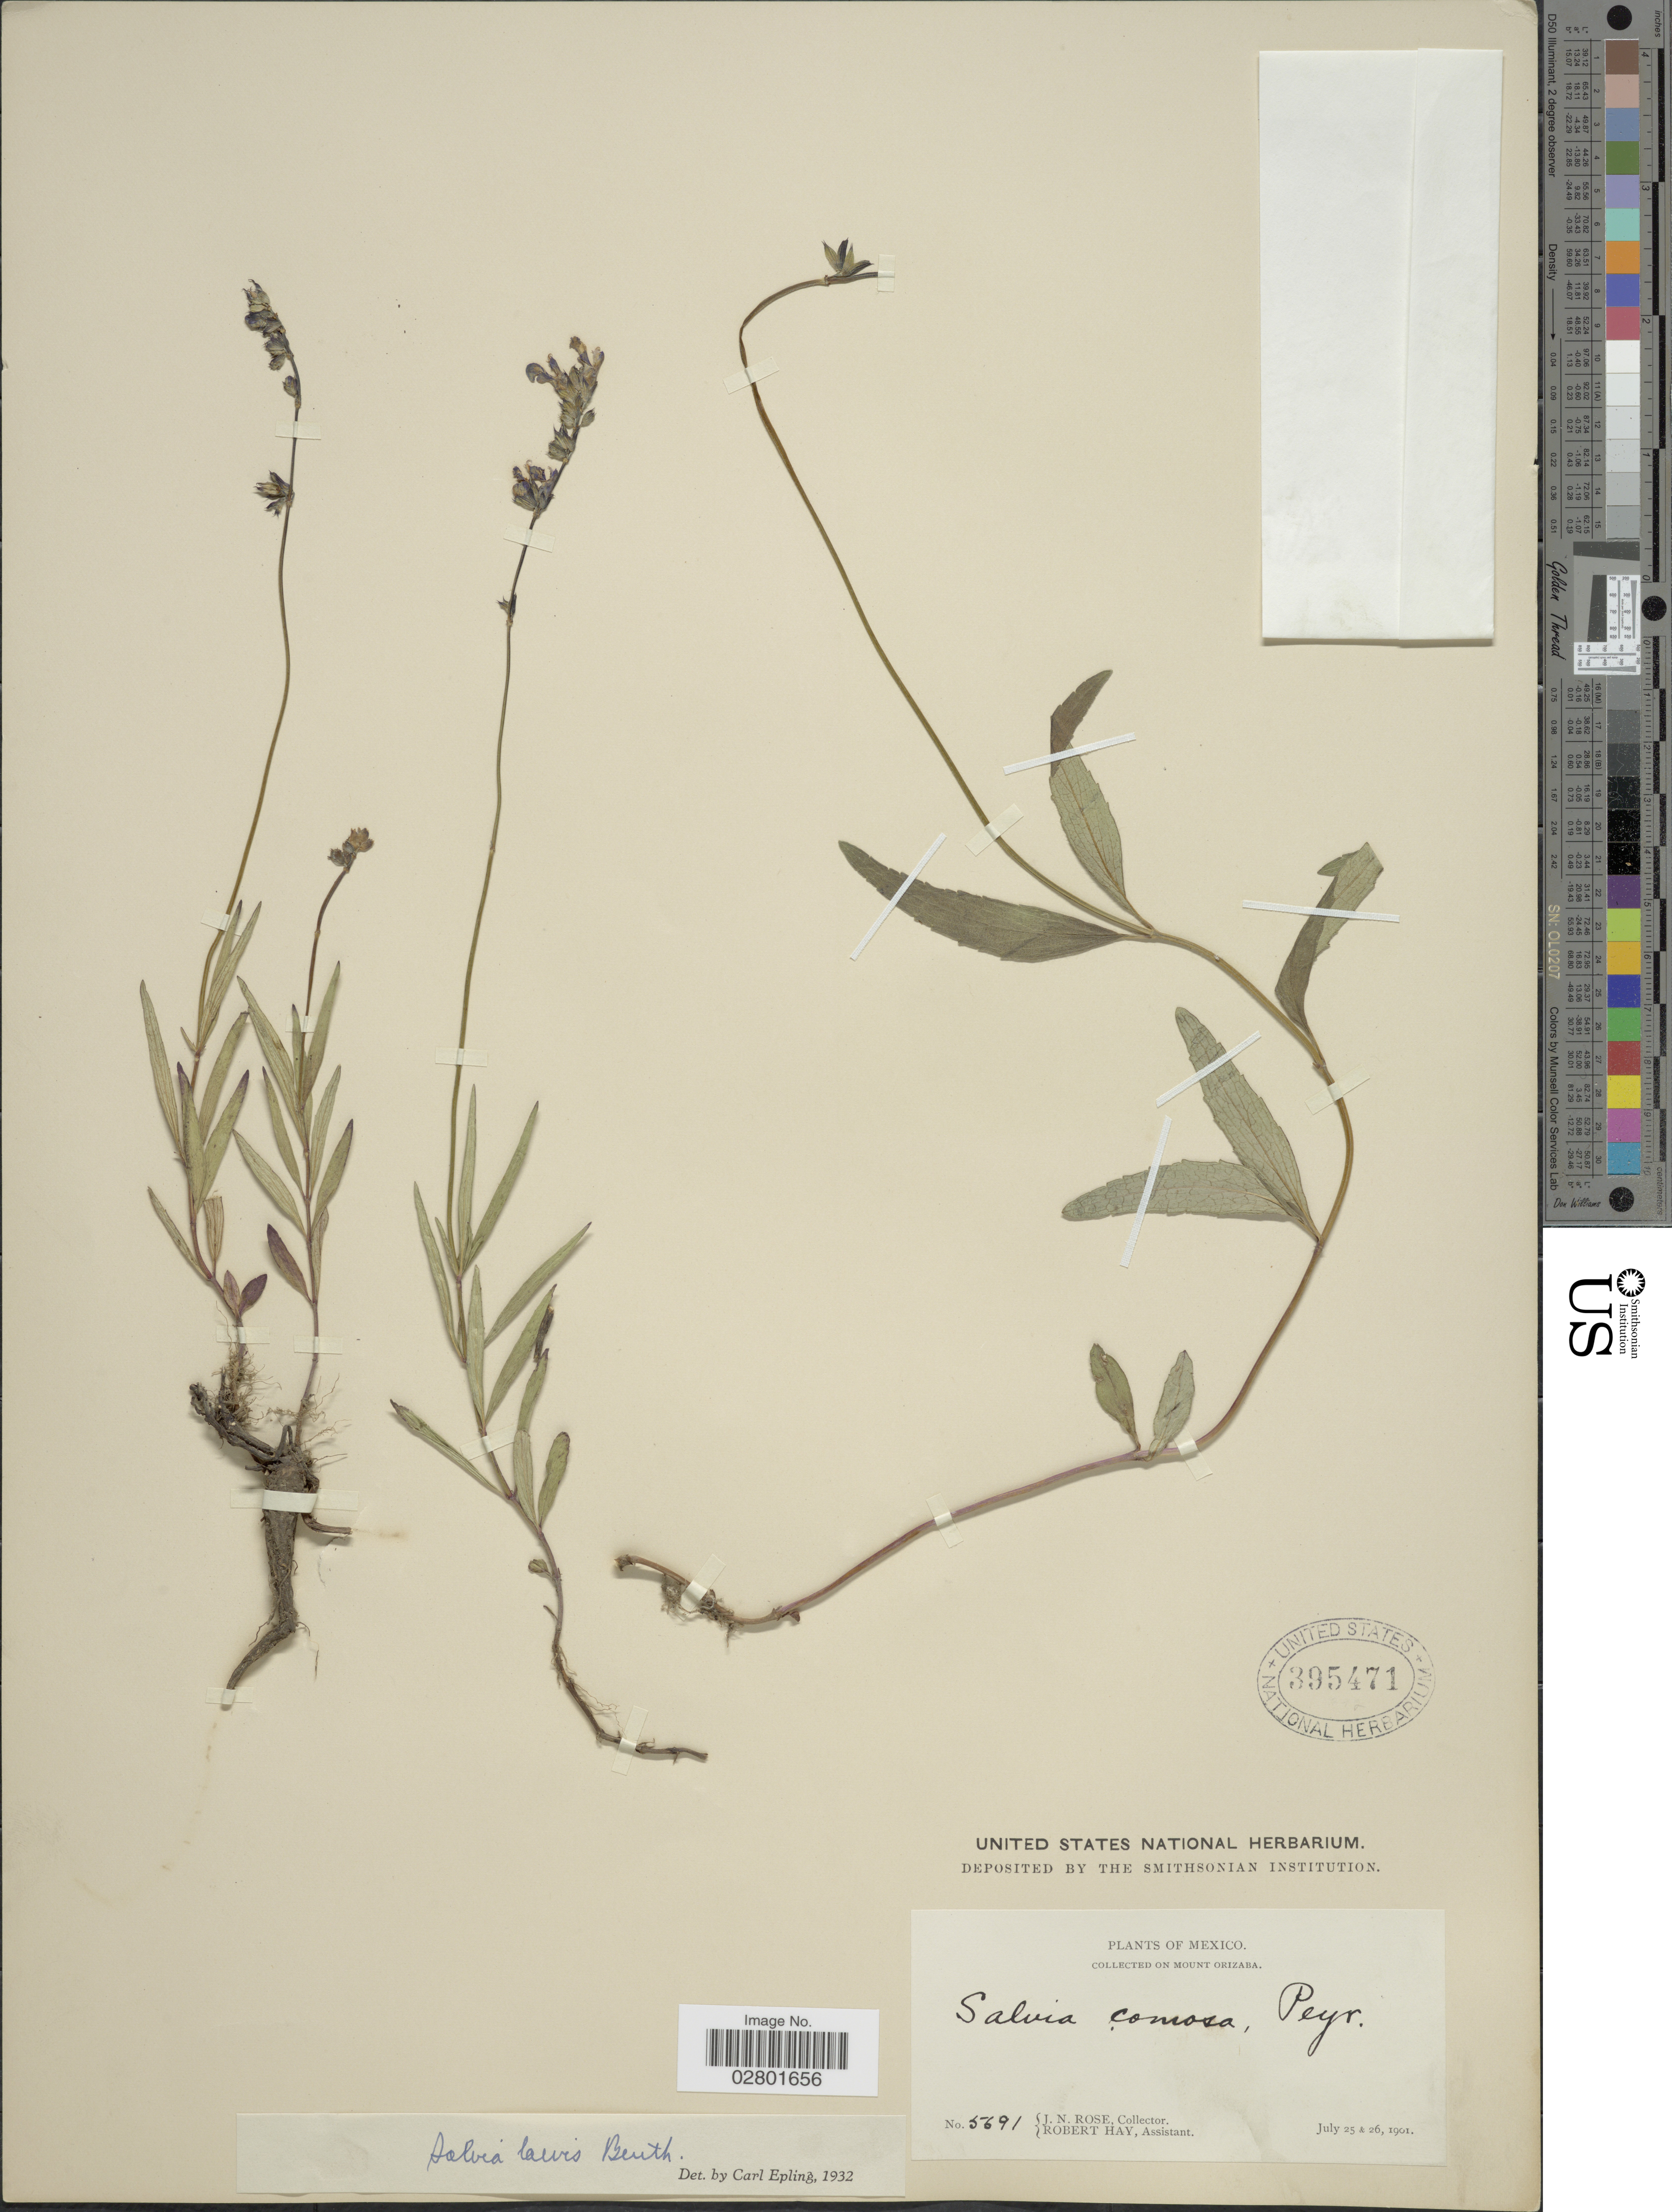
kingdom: Plantae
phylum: Tracheophyta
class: Magnoliopsida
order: Lamiales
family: Lamiaceae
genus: Salvia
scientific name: Salvia laevis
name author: Benth.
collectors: J. N. Rose & R. Hay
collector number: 5691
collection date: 1901-07-25/1901-07-26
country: Mexico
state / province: Veracruz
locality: On Mount Orizaba.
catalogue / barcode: US 395471